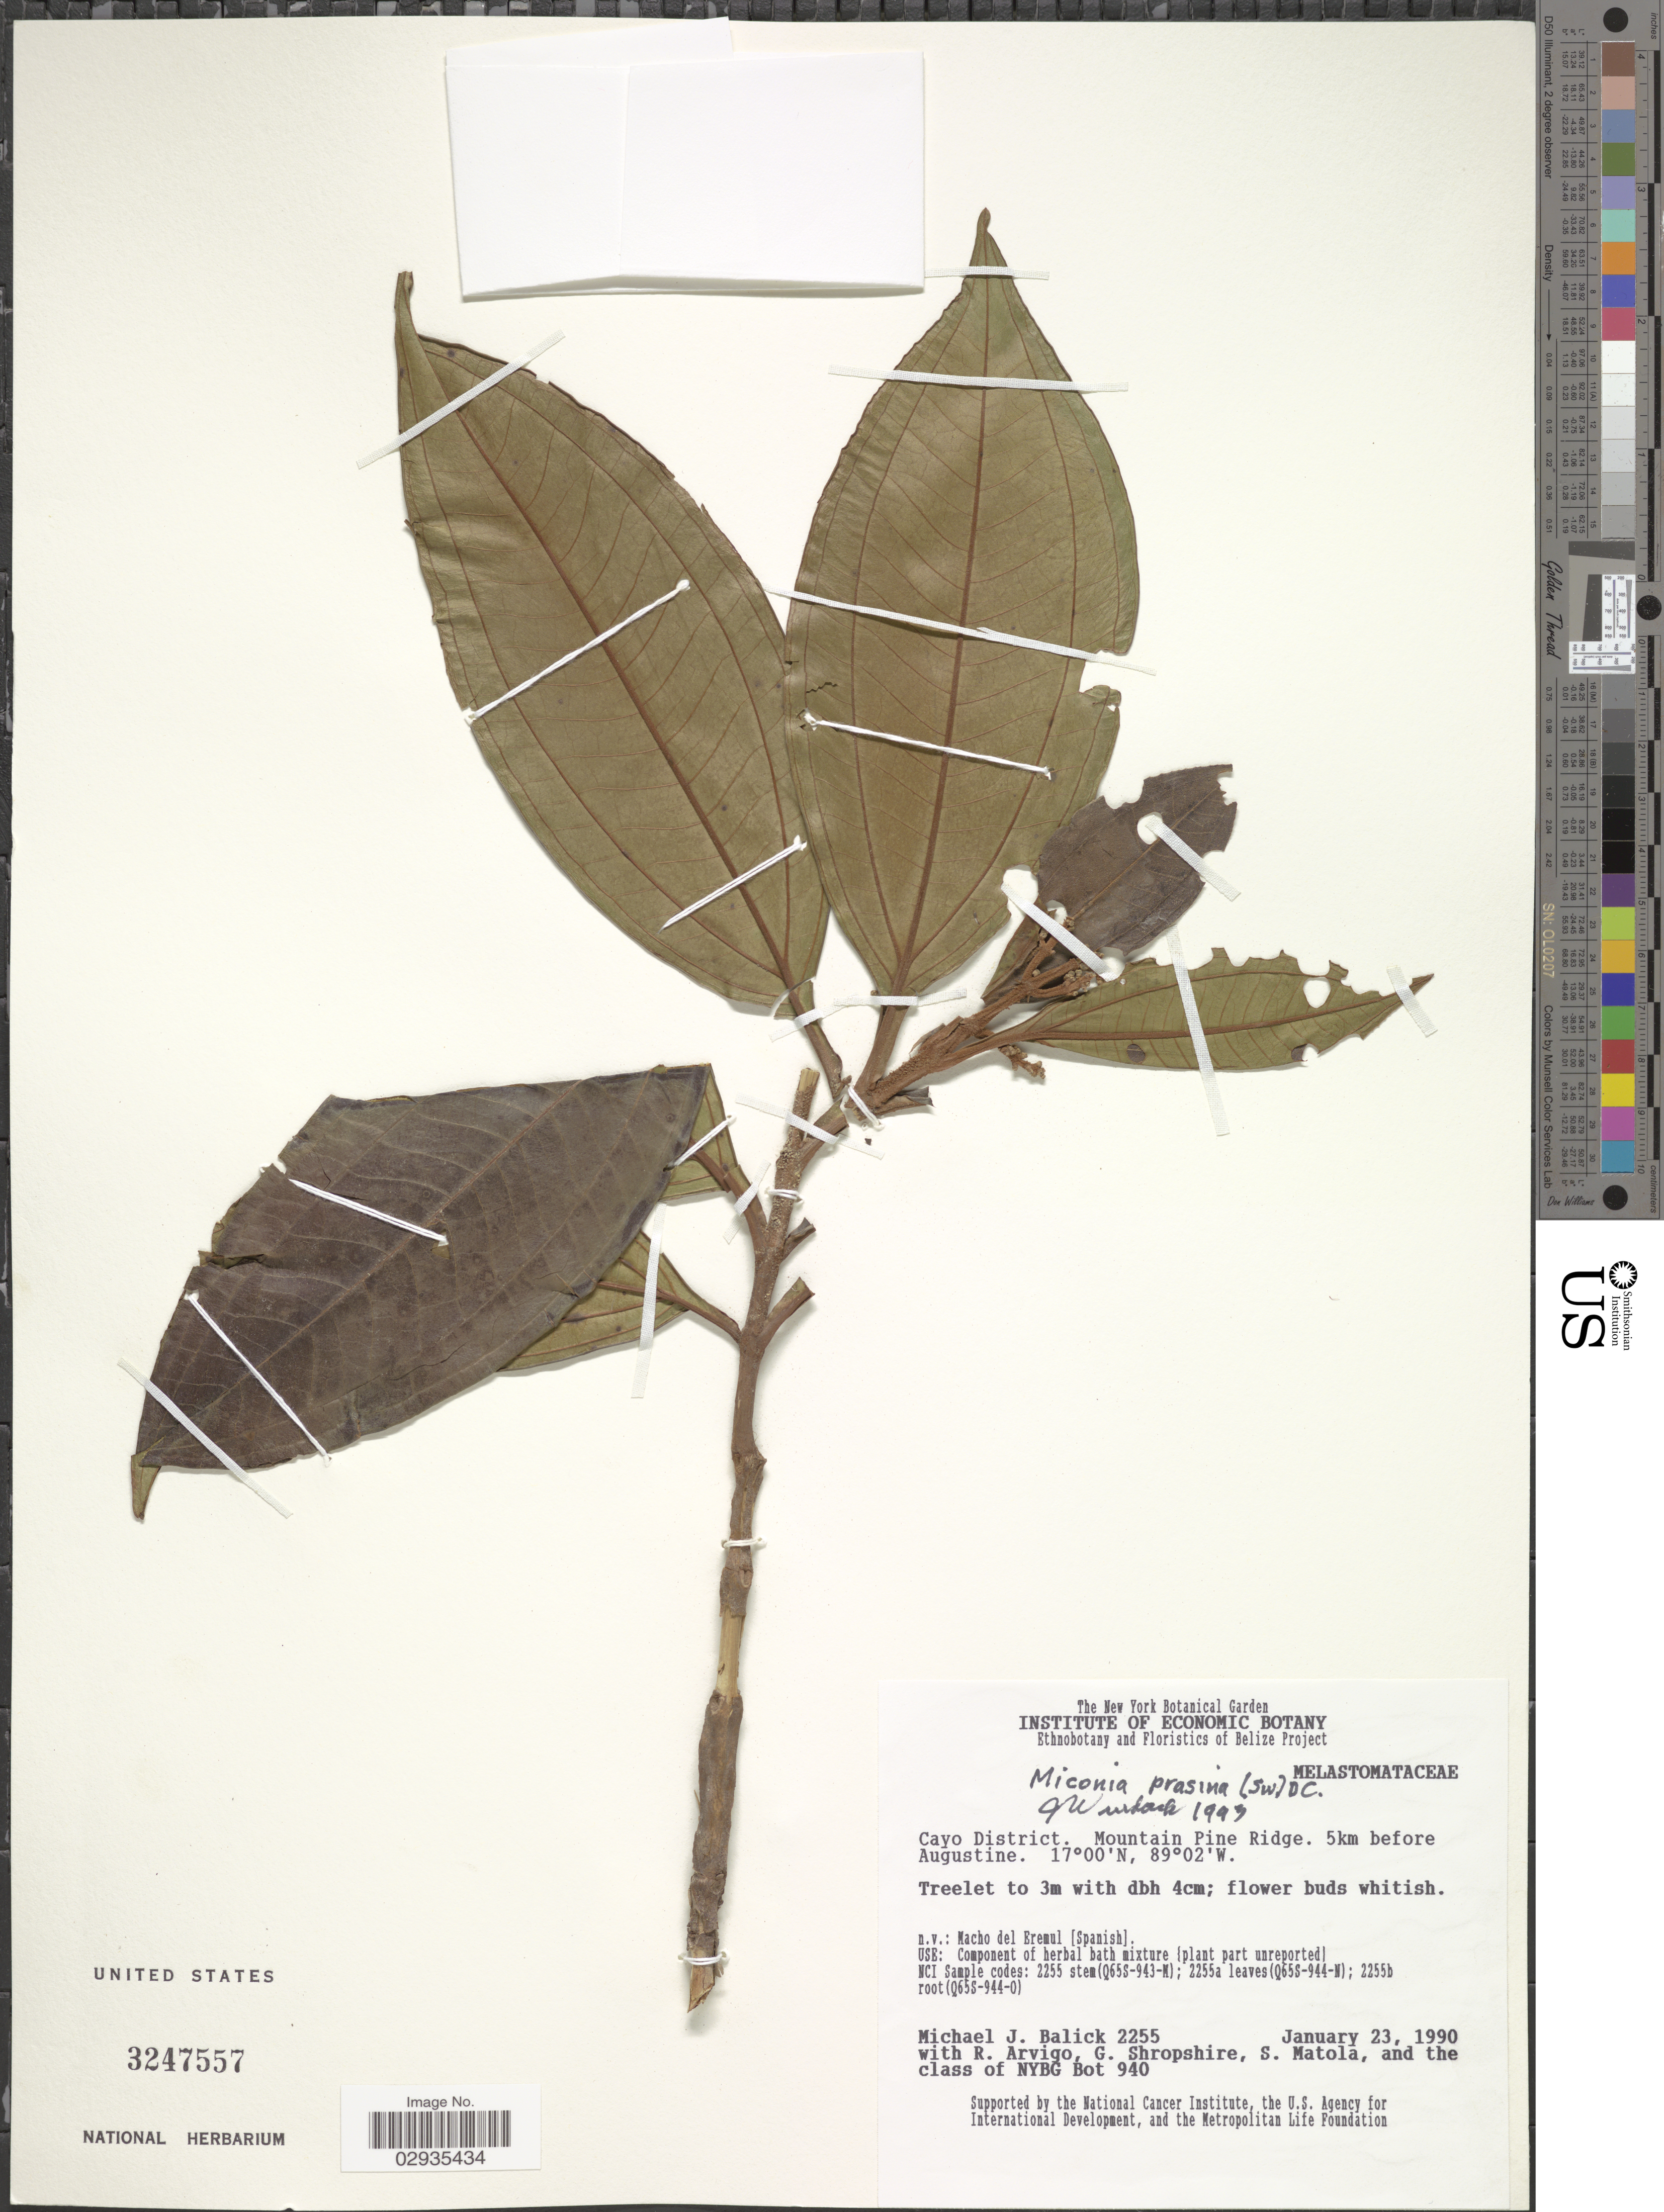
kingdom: Plantae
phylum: Tracheophyta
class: Magnoliopsida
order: Myrtales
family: Melastomataceae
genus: Miconia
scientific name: Miconia prasina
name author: (Sw.) DC.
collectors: M. J. Balick, R. Arvigo, G. Shropshire, S. Matola & et al.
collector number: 2255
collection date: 1990-01-23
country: Belize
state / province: Cayo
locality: Cayo District, Mountain Pine Ridge, 5km before Augustine.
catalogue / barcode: US 3247557